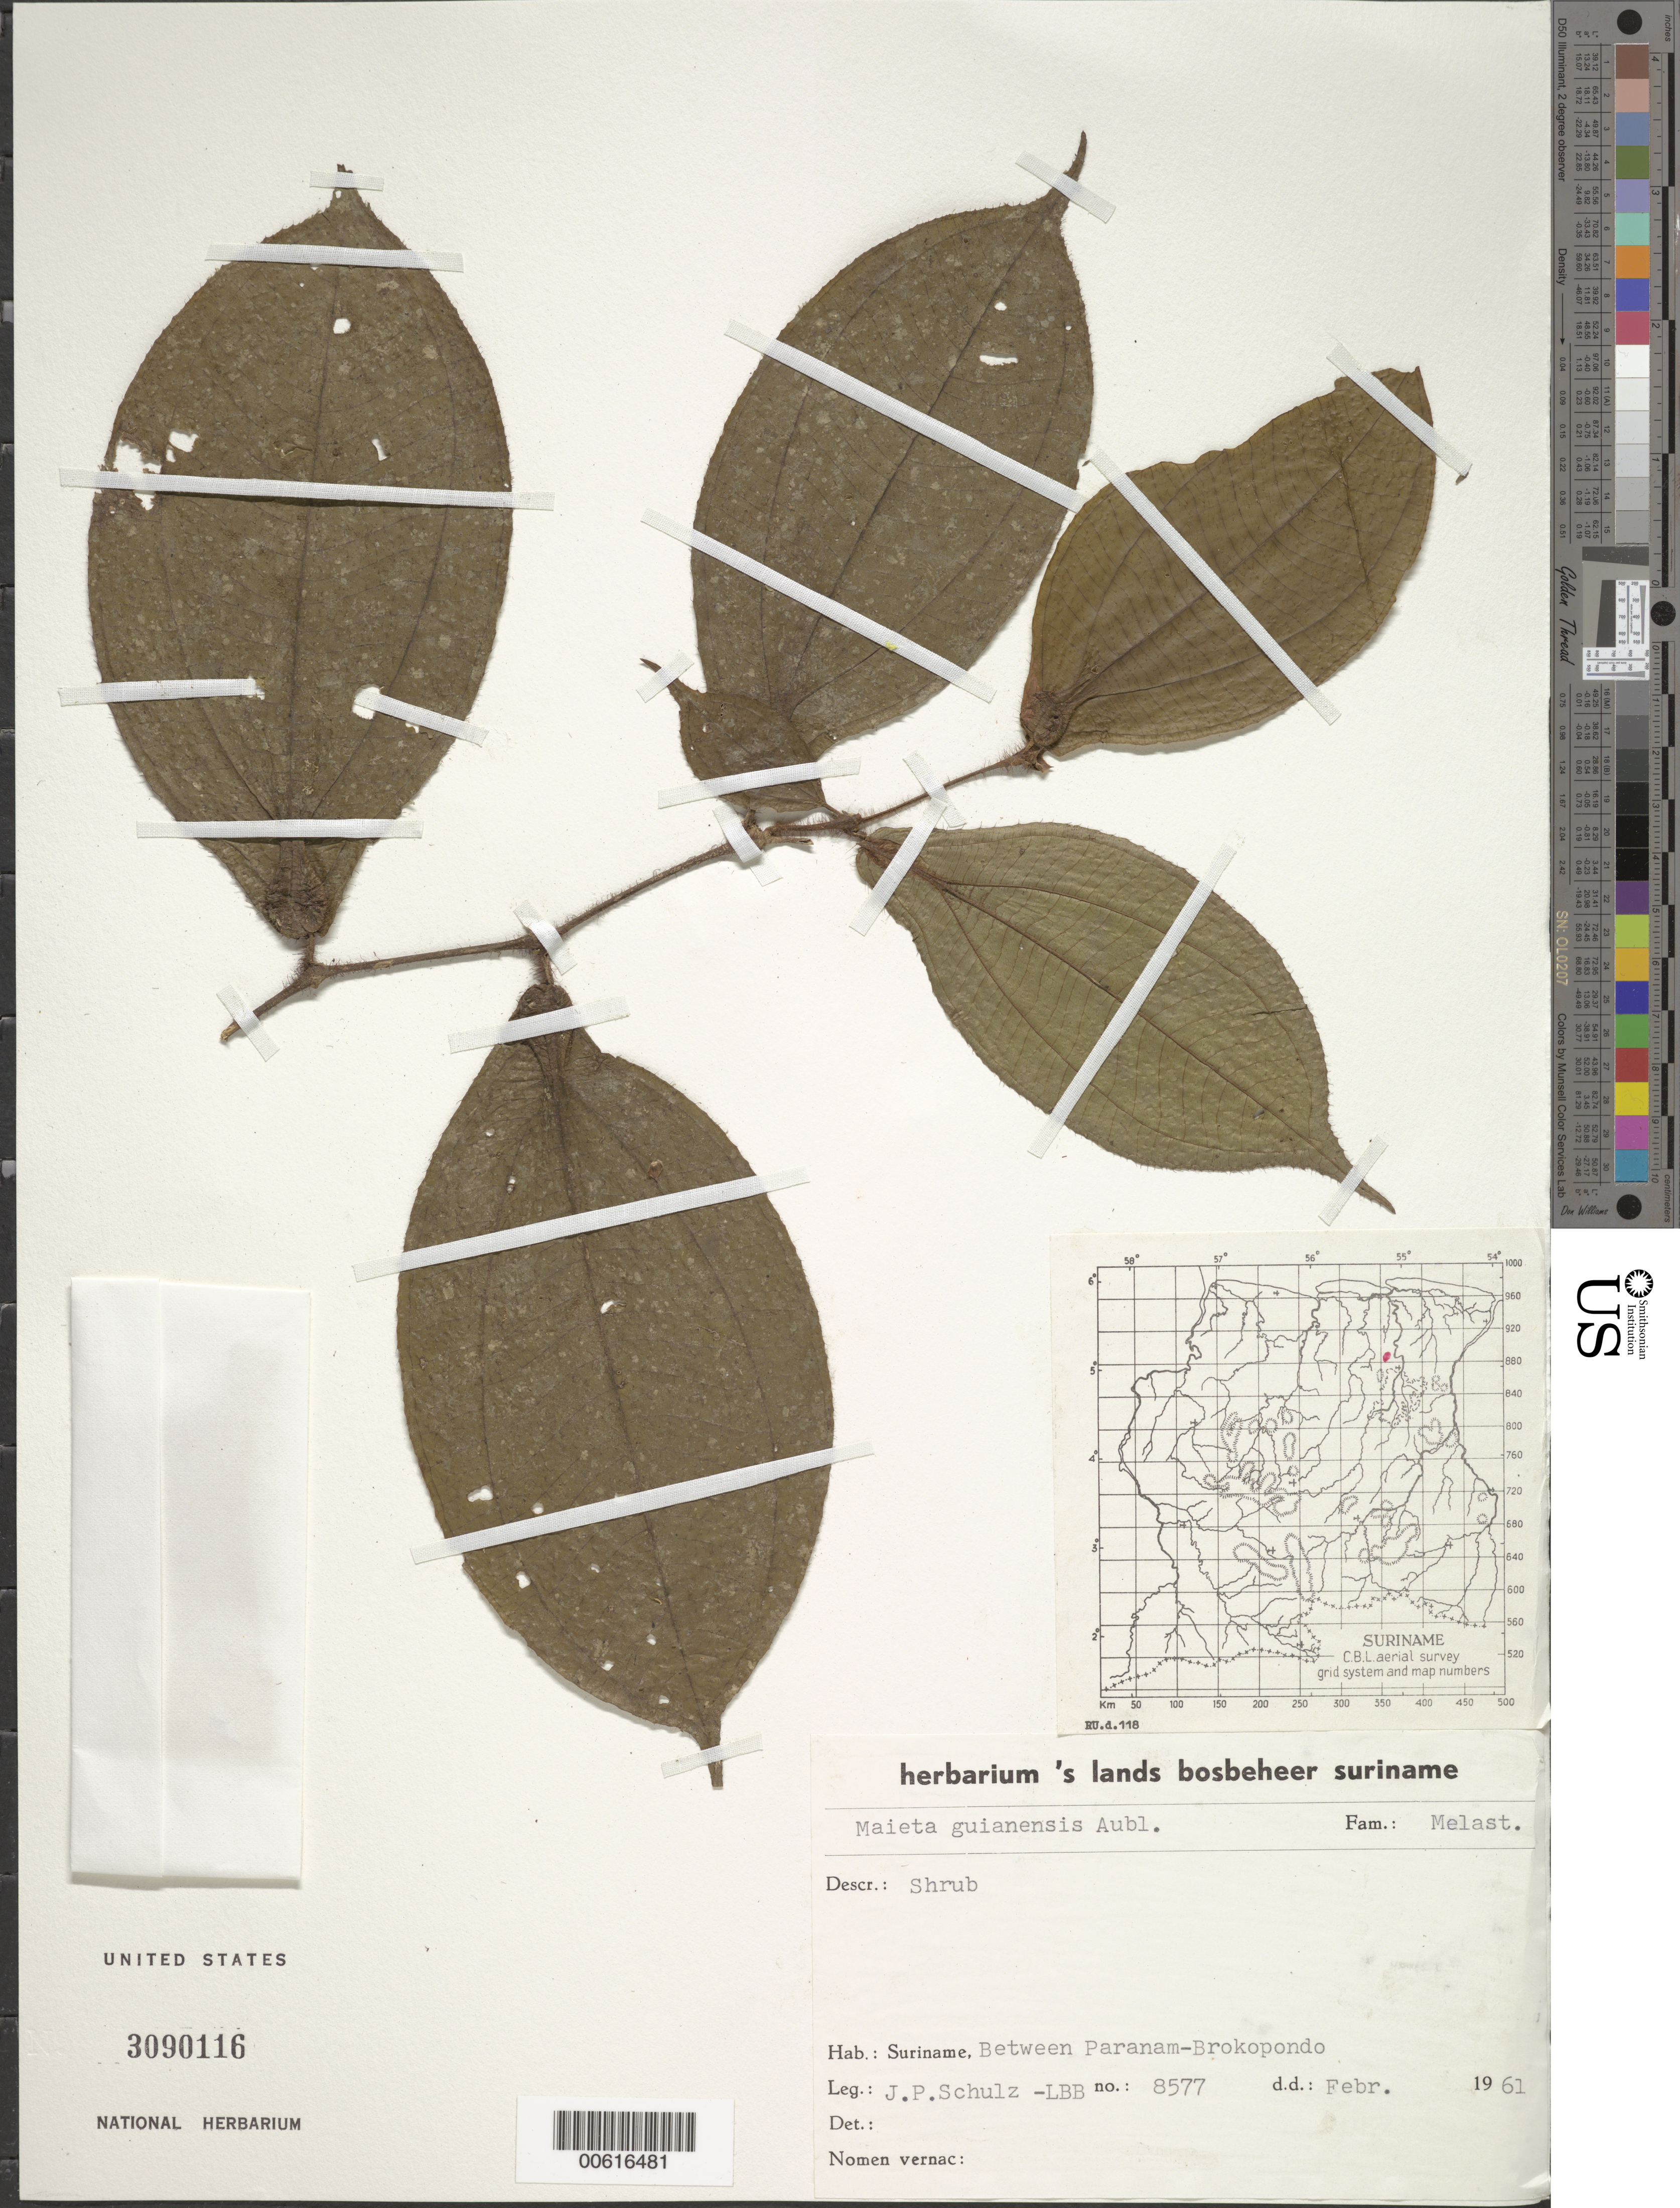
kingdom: Plantae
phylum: Tracheophyta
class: Magnoliopsida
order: Myrtales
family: Melastomataceae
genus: Maieta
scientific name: Maieta guianensis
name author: Aubl.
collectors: J. P. Schulz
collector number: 8577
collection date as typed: Feb-61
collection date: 1961-02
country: Suriname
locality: Paranam - Brokopondo, between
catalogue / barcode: US 3090116